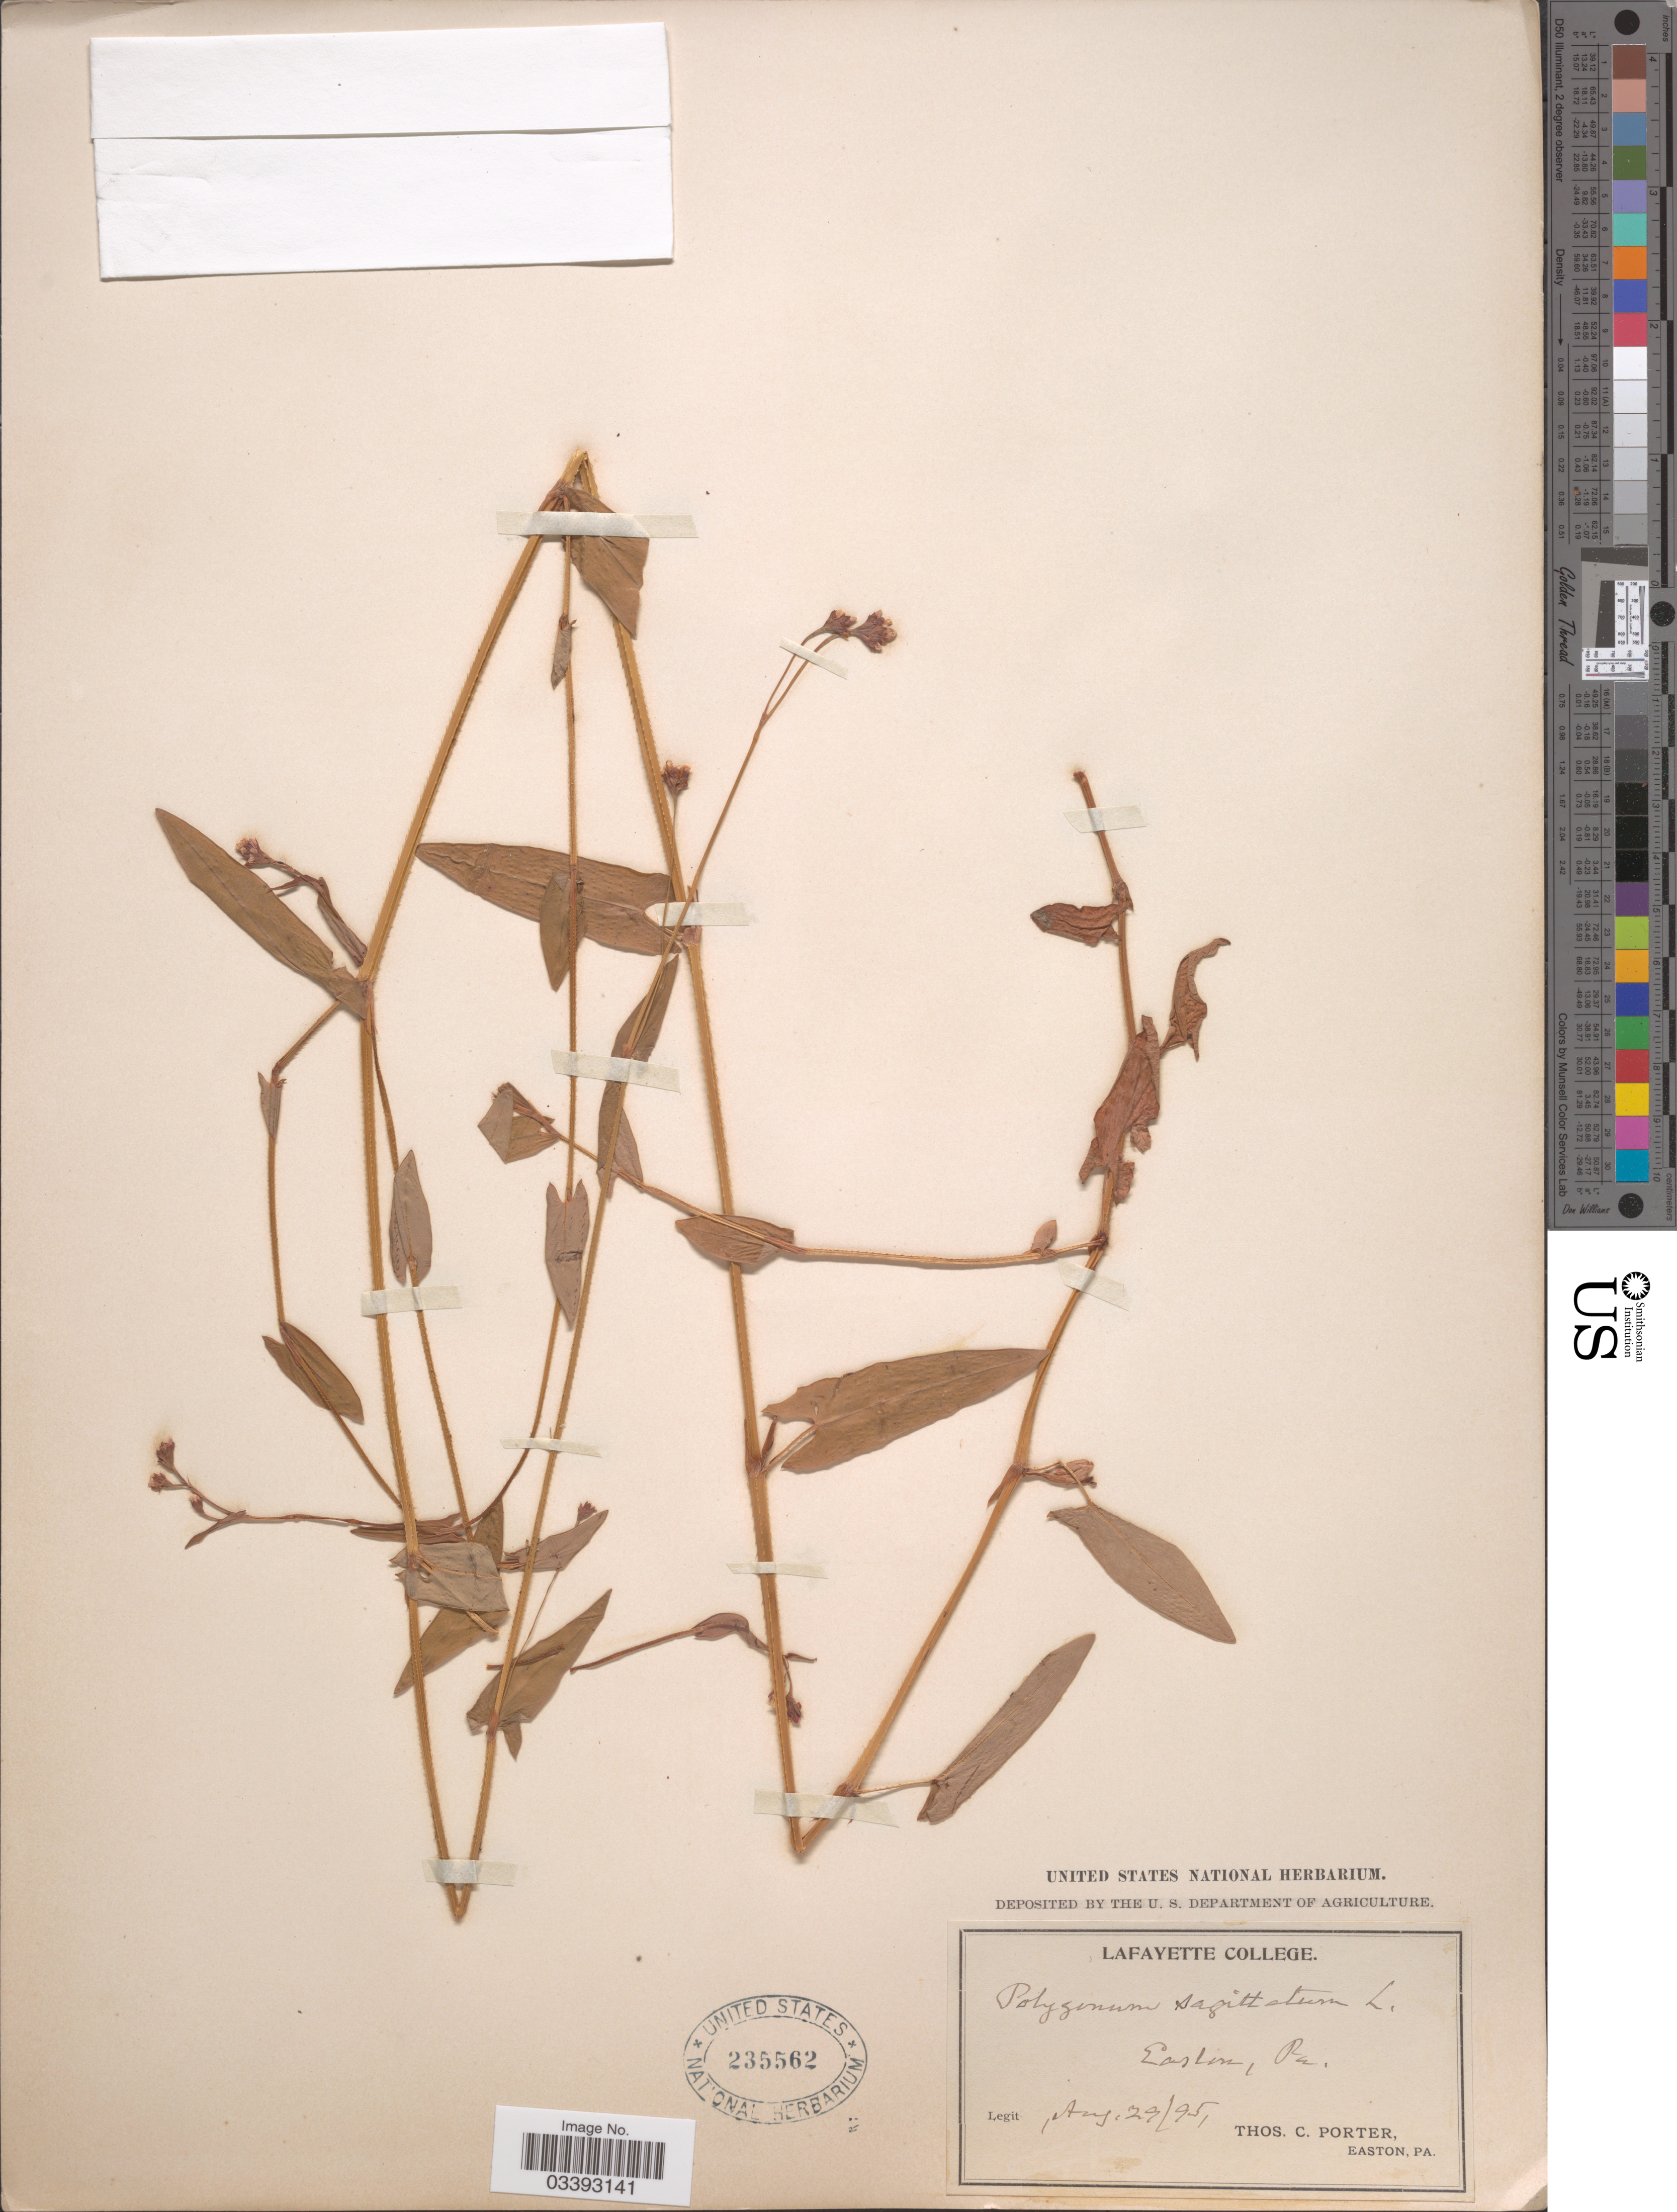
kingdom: Plantae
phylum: Tracheophyta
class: Magnoliopsida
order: Caryophyllales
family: Polygonaceae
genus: Persicaria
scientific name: Persicaria sagittata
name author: (L.) H. Gross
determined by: Atha, D. E.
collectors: T. Porter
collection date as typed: Transcribed d/m/y: 29/8/95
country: United States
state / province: Pennsylvania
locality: Easton.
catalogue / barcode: US 235562